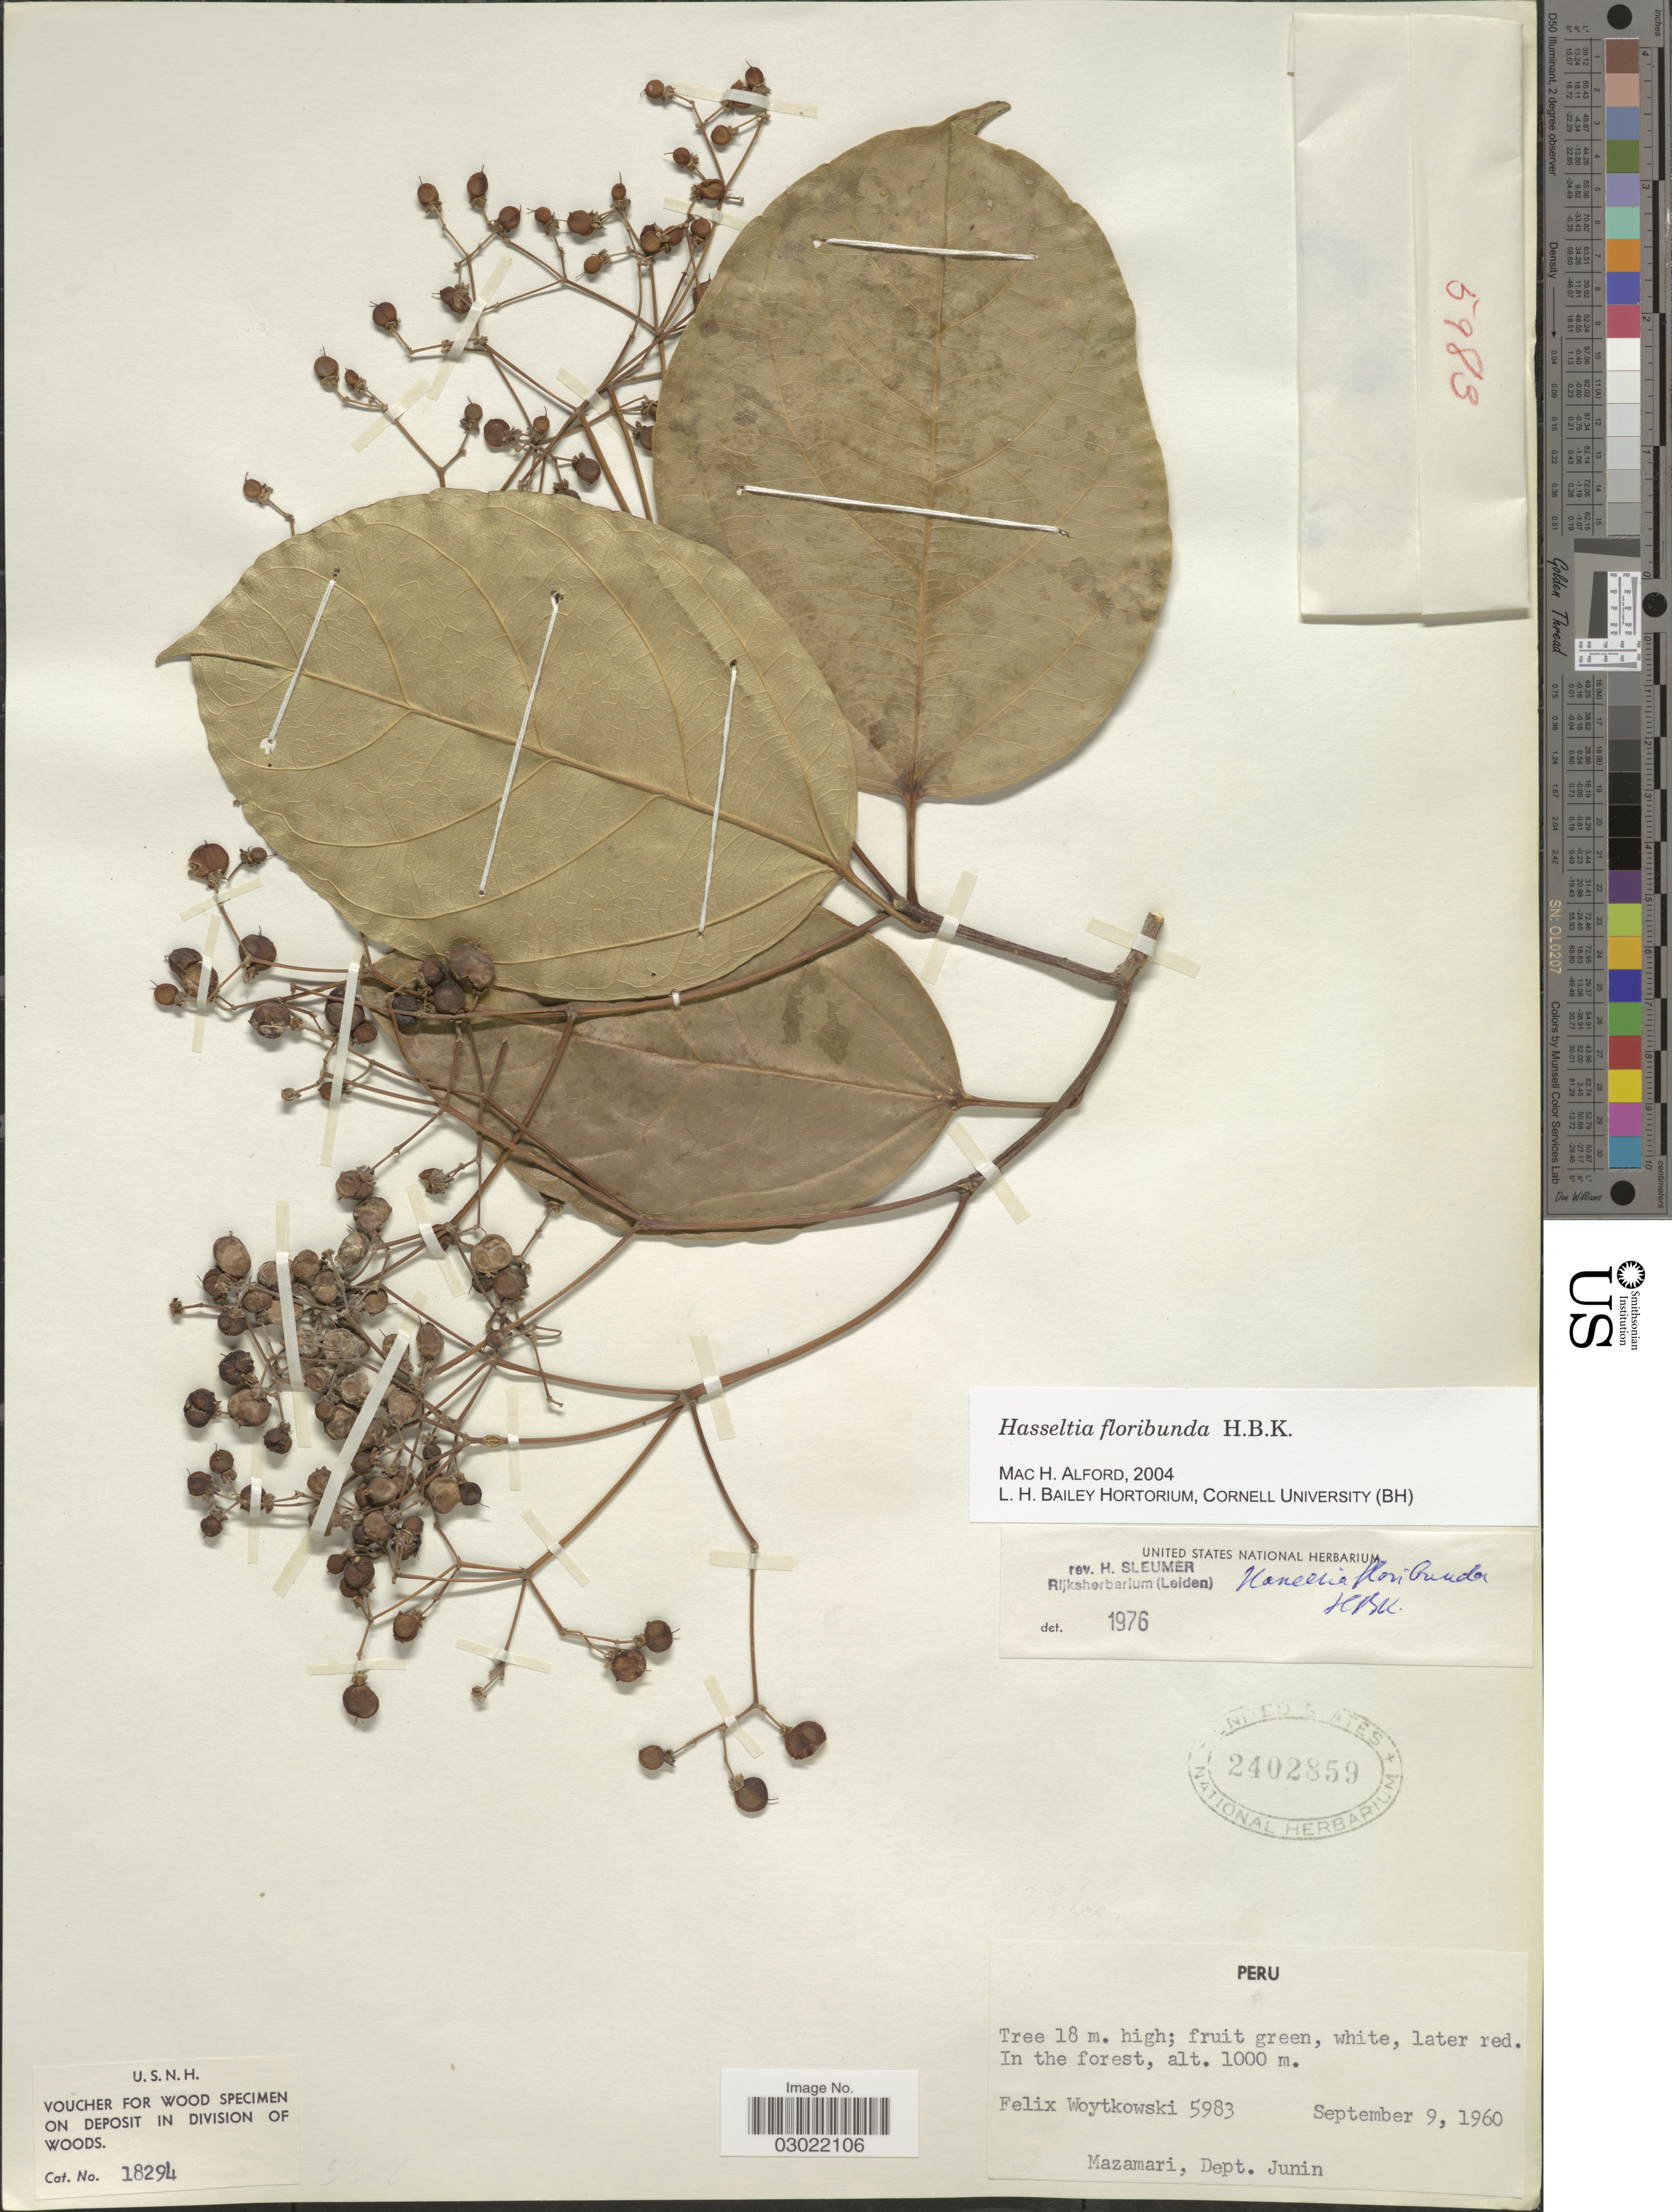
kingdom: Plantae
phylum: Tracheophyta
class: Magnoliopsida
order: Malpighiales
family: Salicaceae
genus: Hasseltia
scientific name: Hasseltia floribunda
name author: Kunth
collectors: F. Woytkowski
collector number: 5983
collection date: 1960-09-09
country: Peru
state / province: Junín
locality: Mazamari, Dept. Junin.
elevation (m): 1000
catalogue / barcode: US 2402859